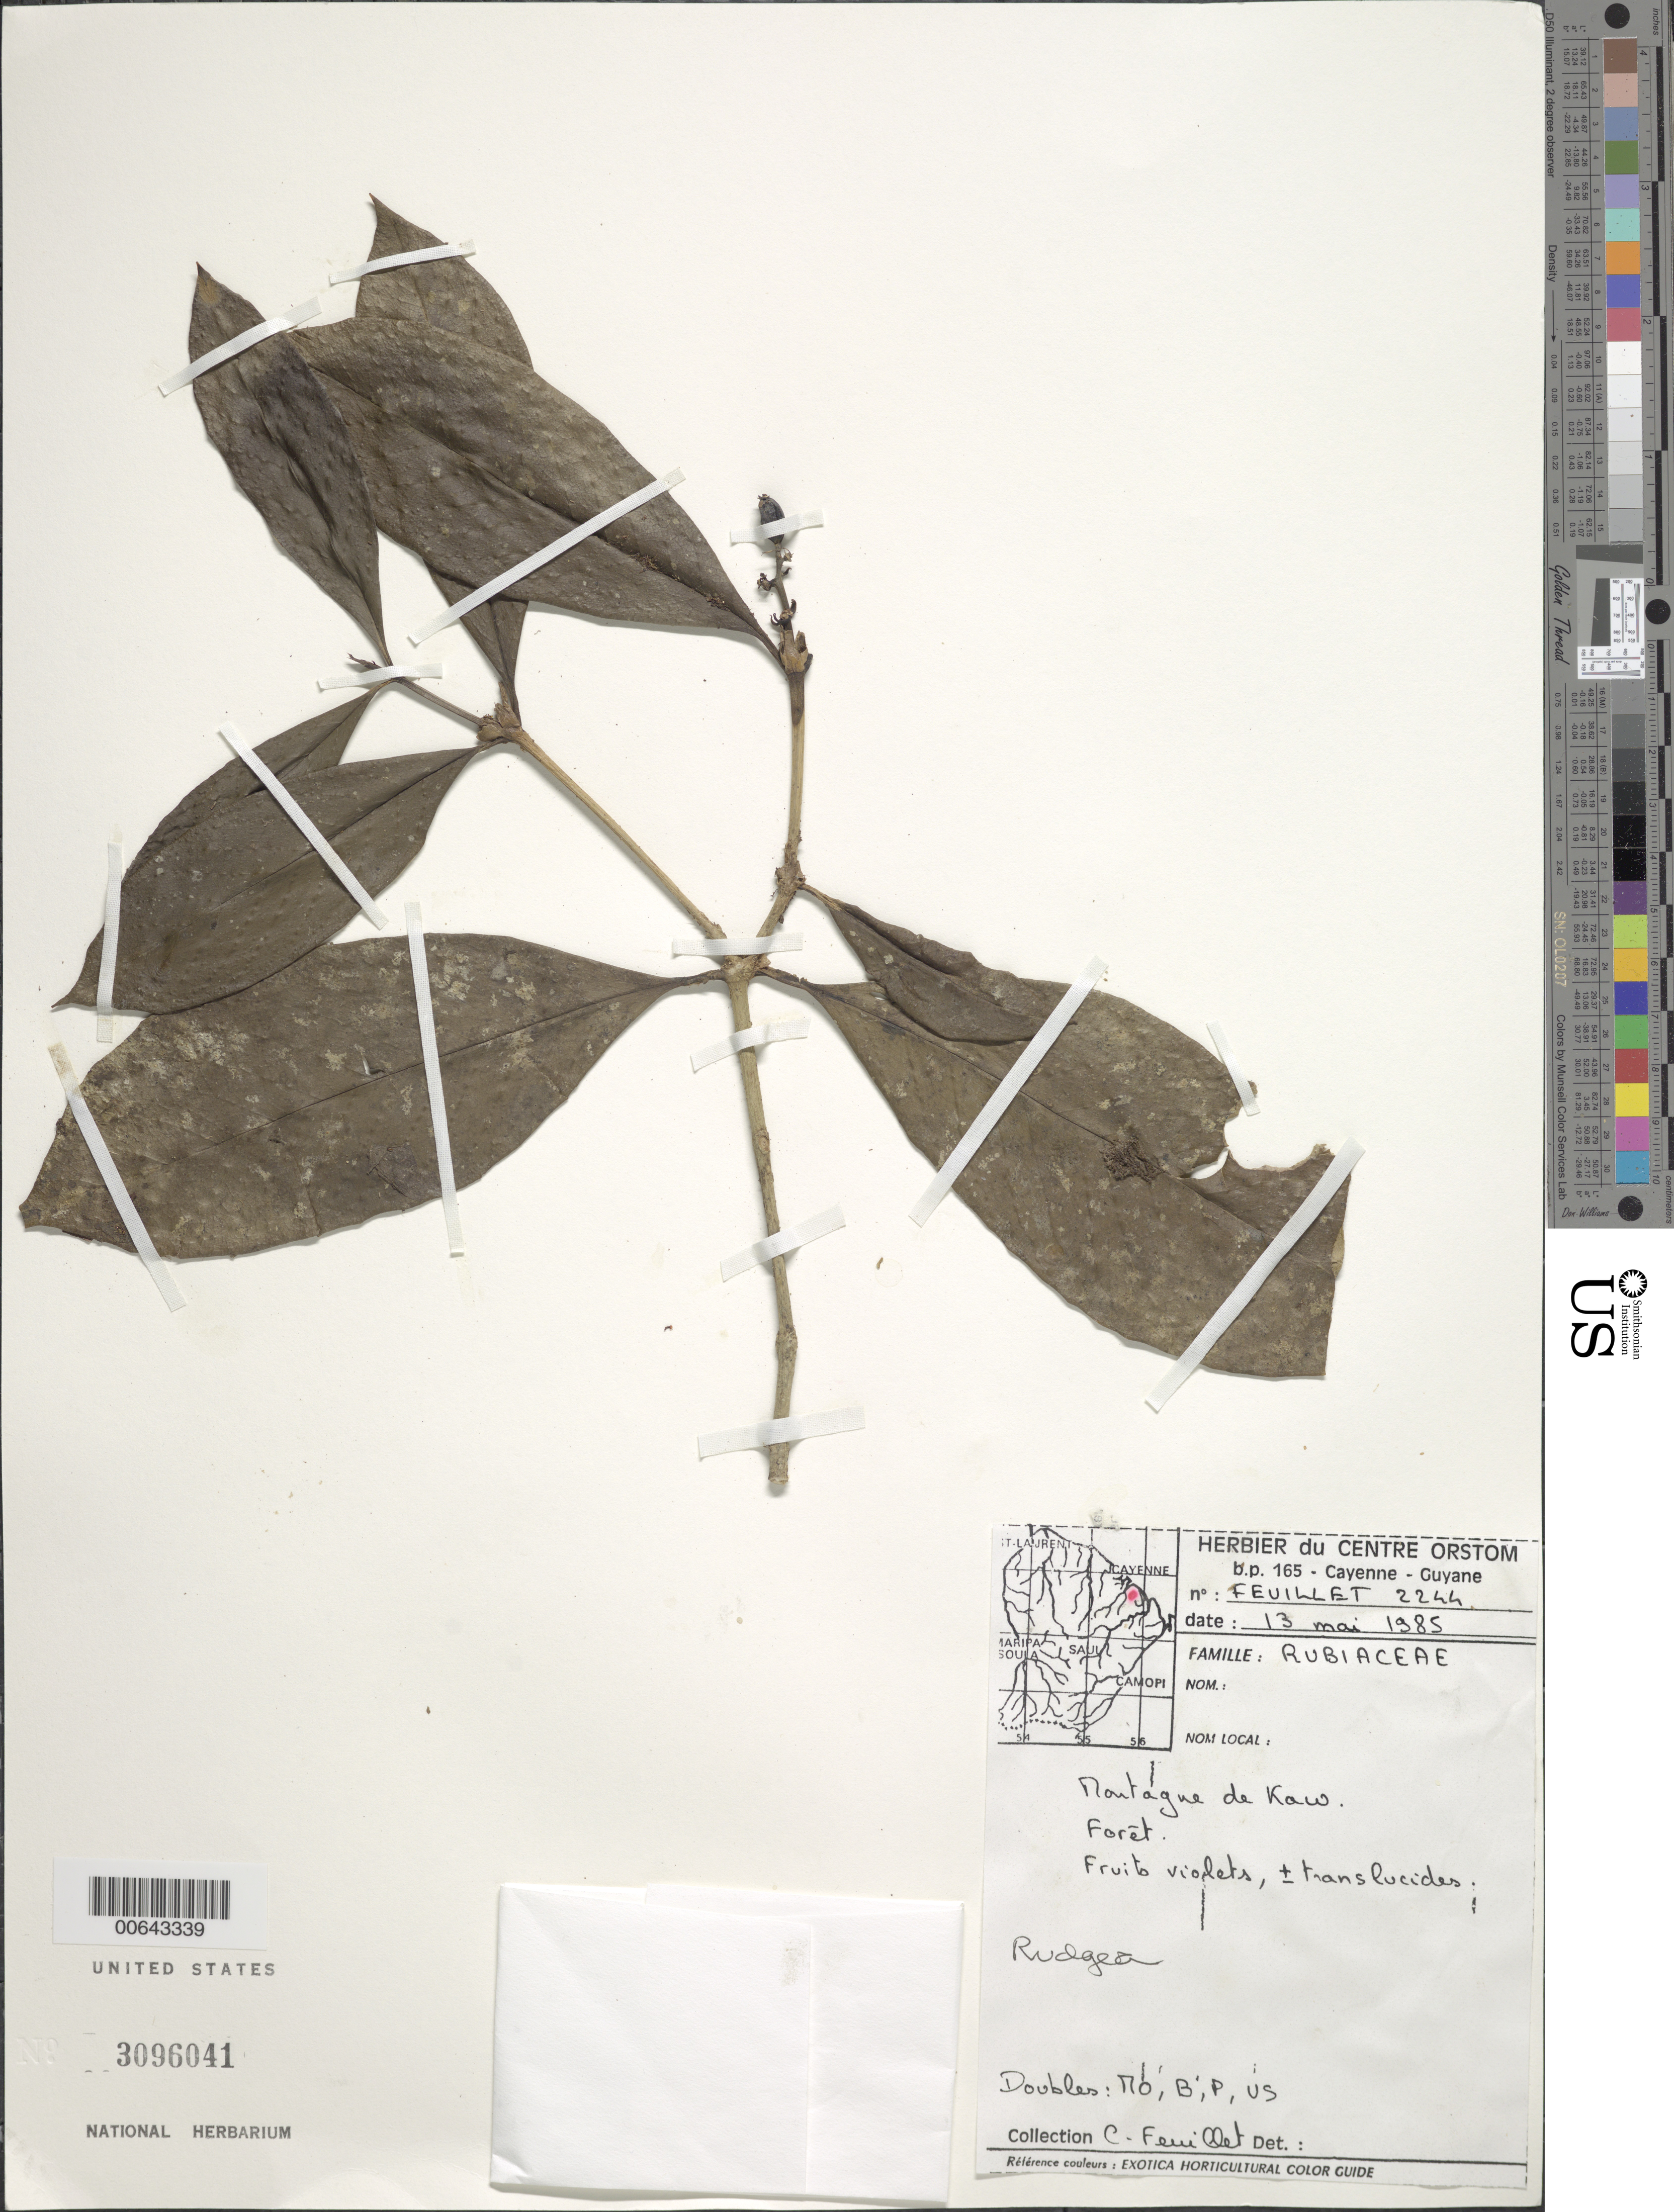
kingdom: Plantae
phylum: Tracheophyta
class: Magnoliopsida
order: Gentianales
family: Rubiaceae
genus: Rudgea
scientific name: Rudgea sp.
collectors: C. Feuillet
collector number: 2244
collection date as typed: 13 May 1985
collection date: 1985-05-13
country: French Guiana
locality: Montagne de Kaw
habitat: Forest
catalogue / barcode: US 3096041